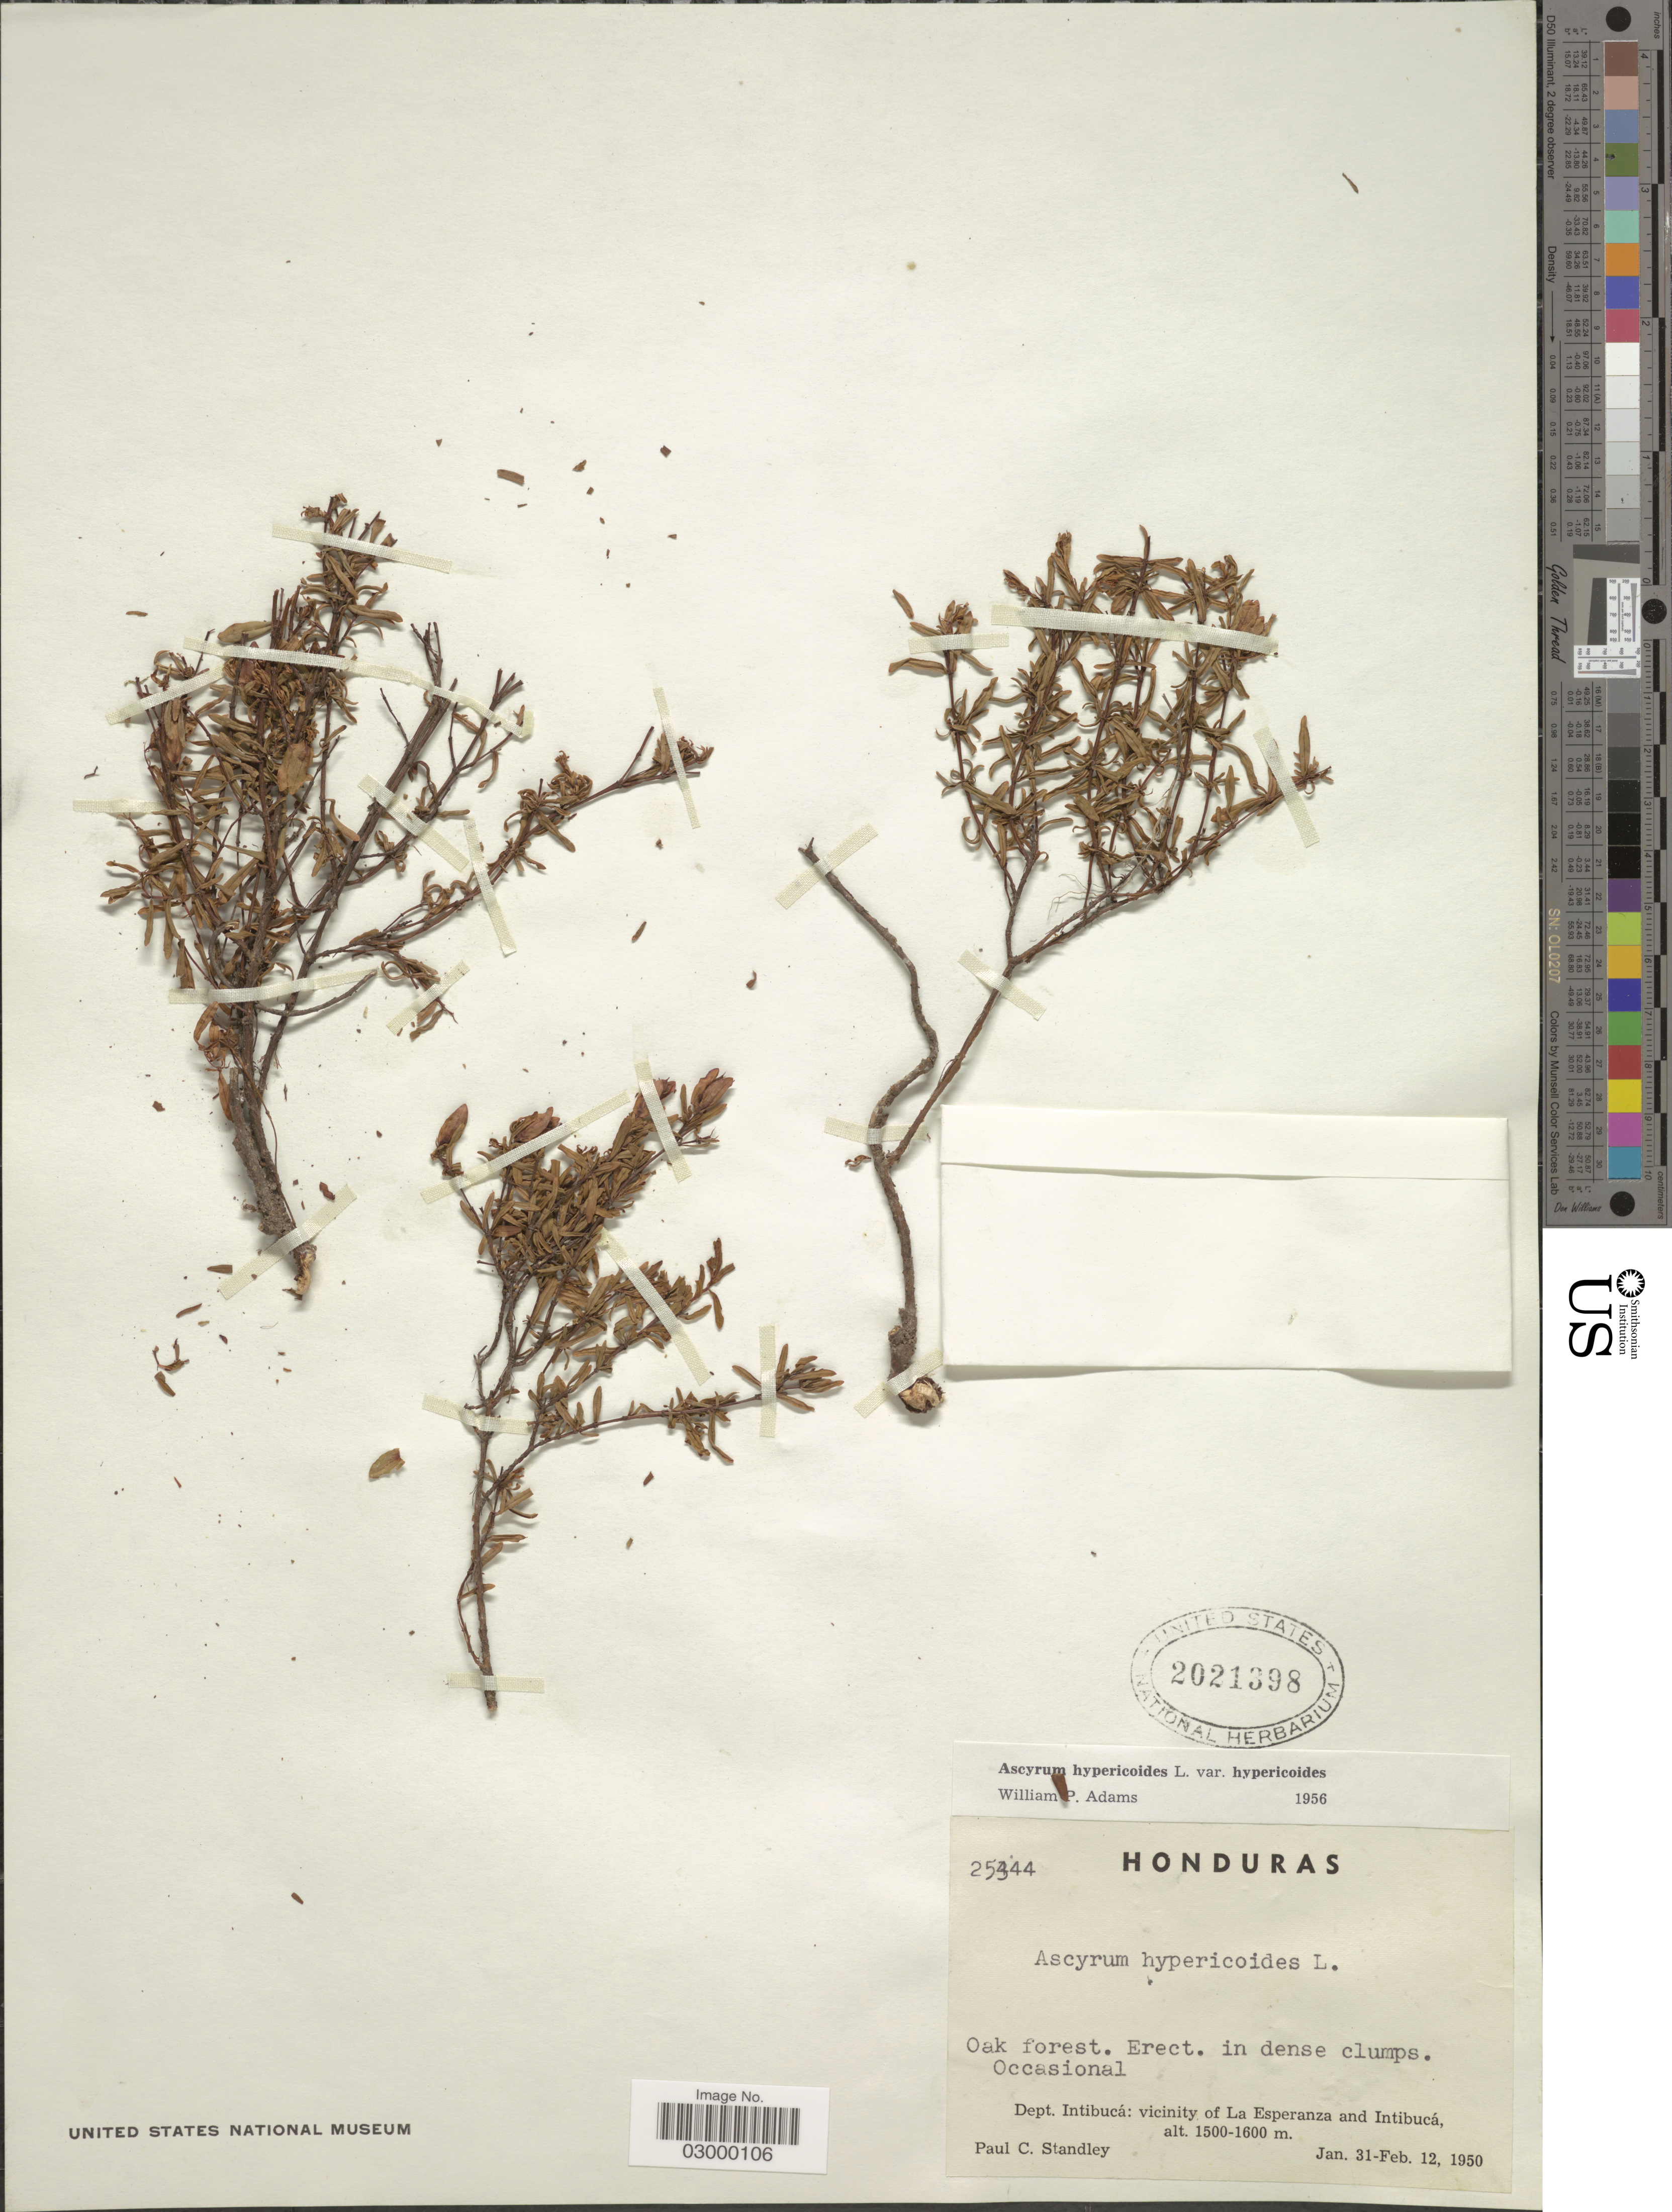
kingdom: Plantae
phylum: Tracheophyta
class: Magnoliopsida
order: Malpighiales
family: Hypericaceae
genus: Hypericum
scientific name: Hypericum hypericoides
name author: (L.) Crantz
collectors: P. C. Standley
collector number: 25344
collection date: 1950-01-21/1950-02-12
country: Honduras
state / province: Intibuca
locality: Dept. Intibucá: vicinity of La Esperanza and Intibucá.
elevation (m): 1500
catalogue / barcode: US 2021398